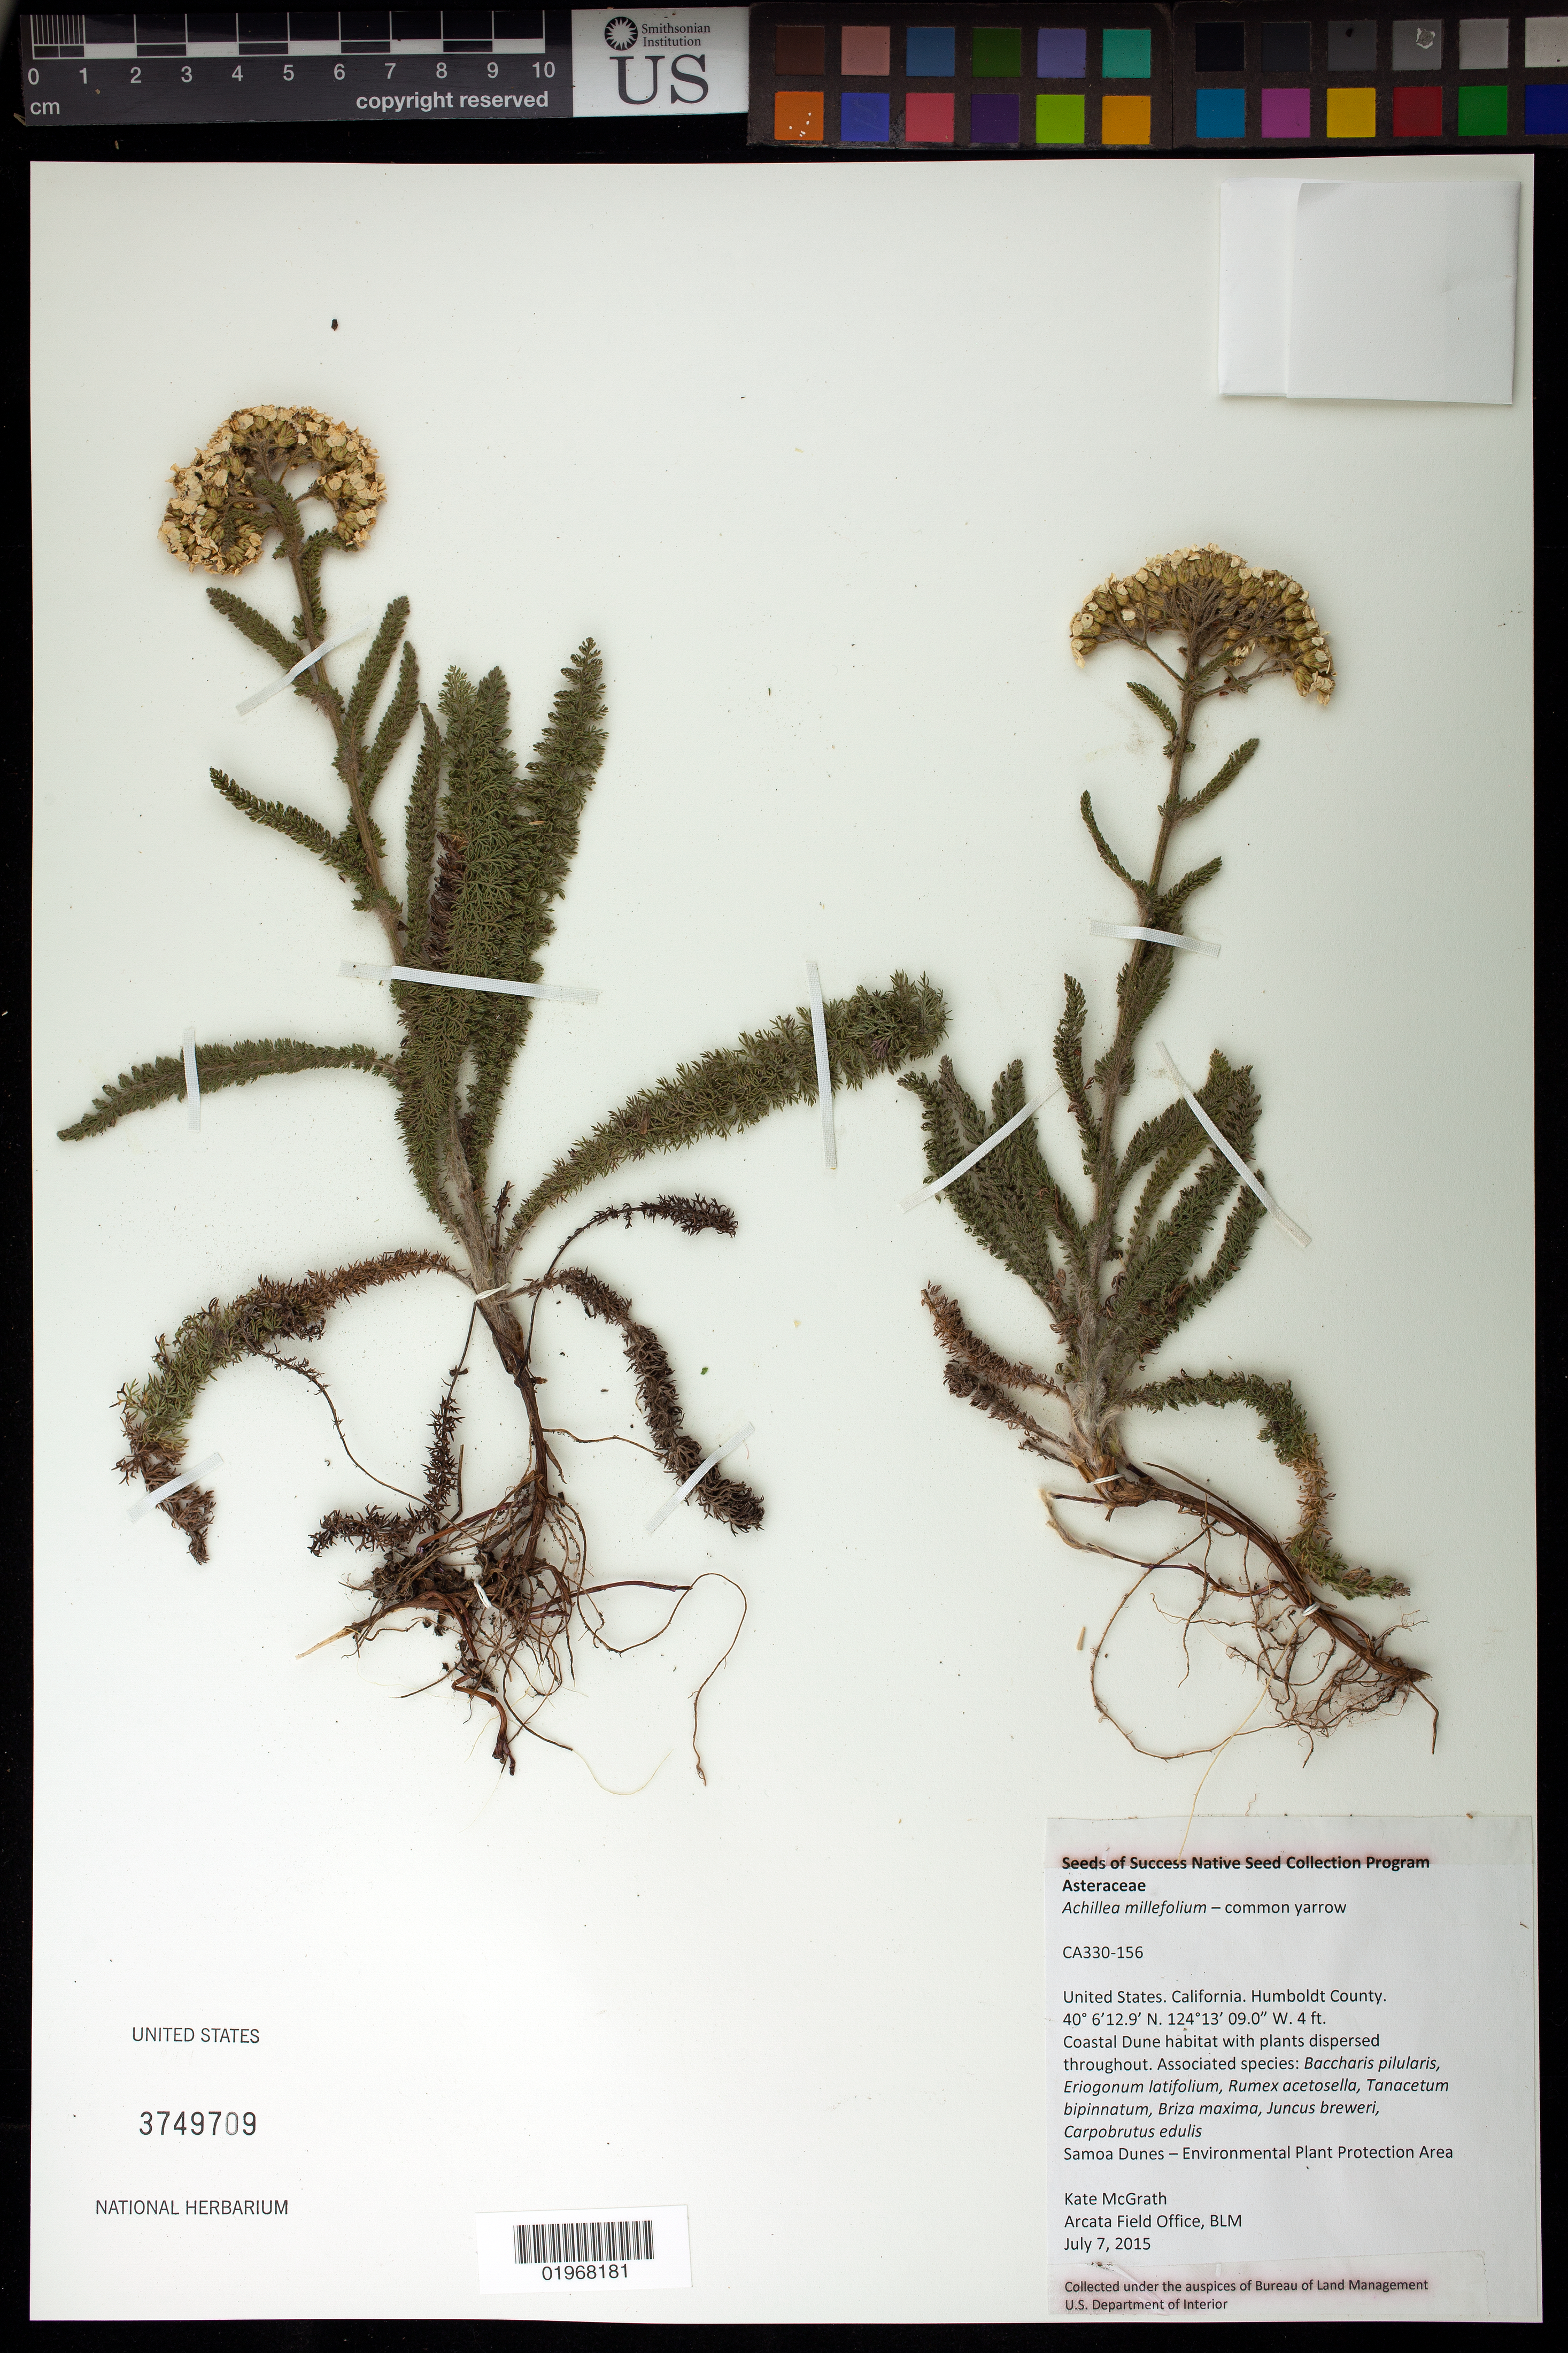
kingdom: Plantae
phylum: Tracheophyta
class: Magnoliopsida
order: Asterales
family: Asteraceae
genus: Achillea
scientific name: Achillea millefolium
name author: L.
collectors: K. McGrath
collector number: CA330-156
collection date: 2015-07-07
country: United States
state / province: California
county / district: Humbolt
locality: Samoa Dunes Recreation Area, Environmental Plant Protection Area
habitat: Coastal dune (backdune). Stabilization from vegetation - few open sand areas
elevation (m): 1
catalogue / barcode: US 3749709